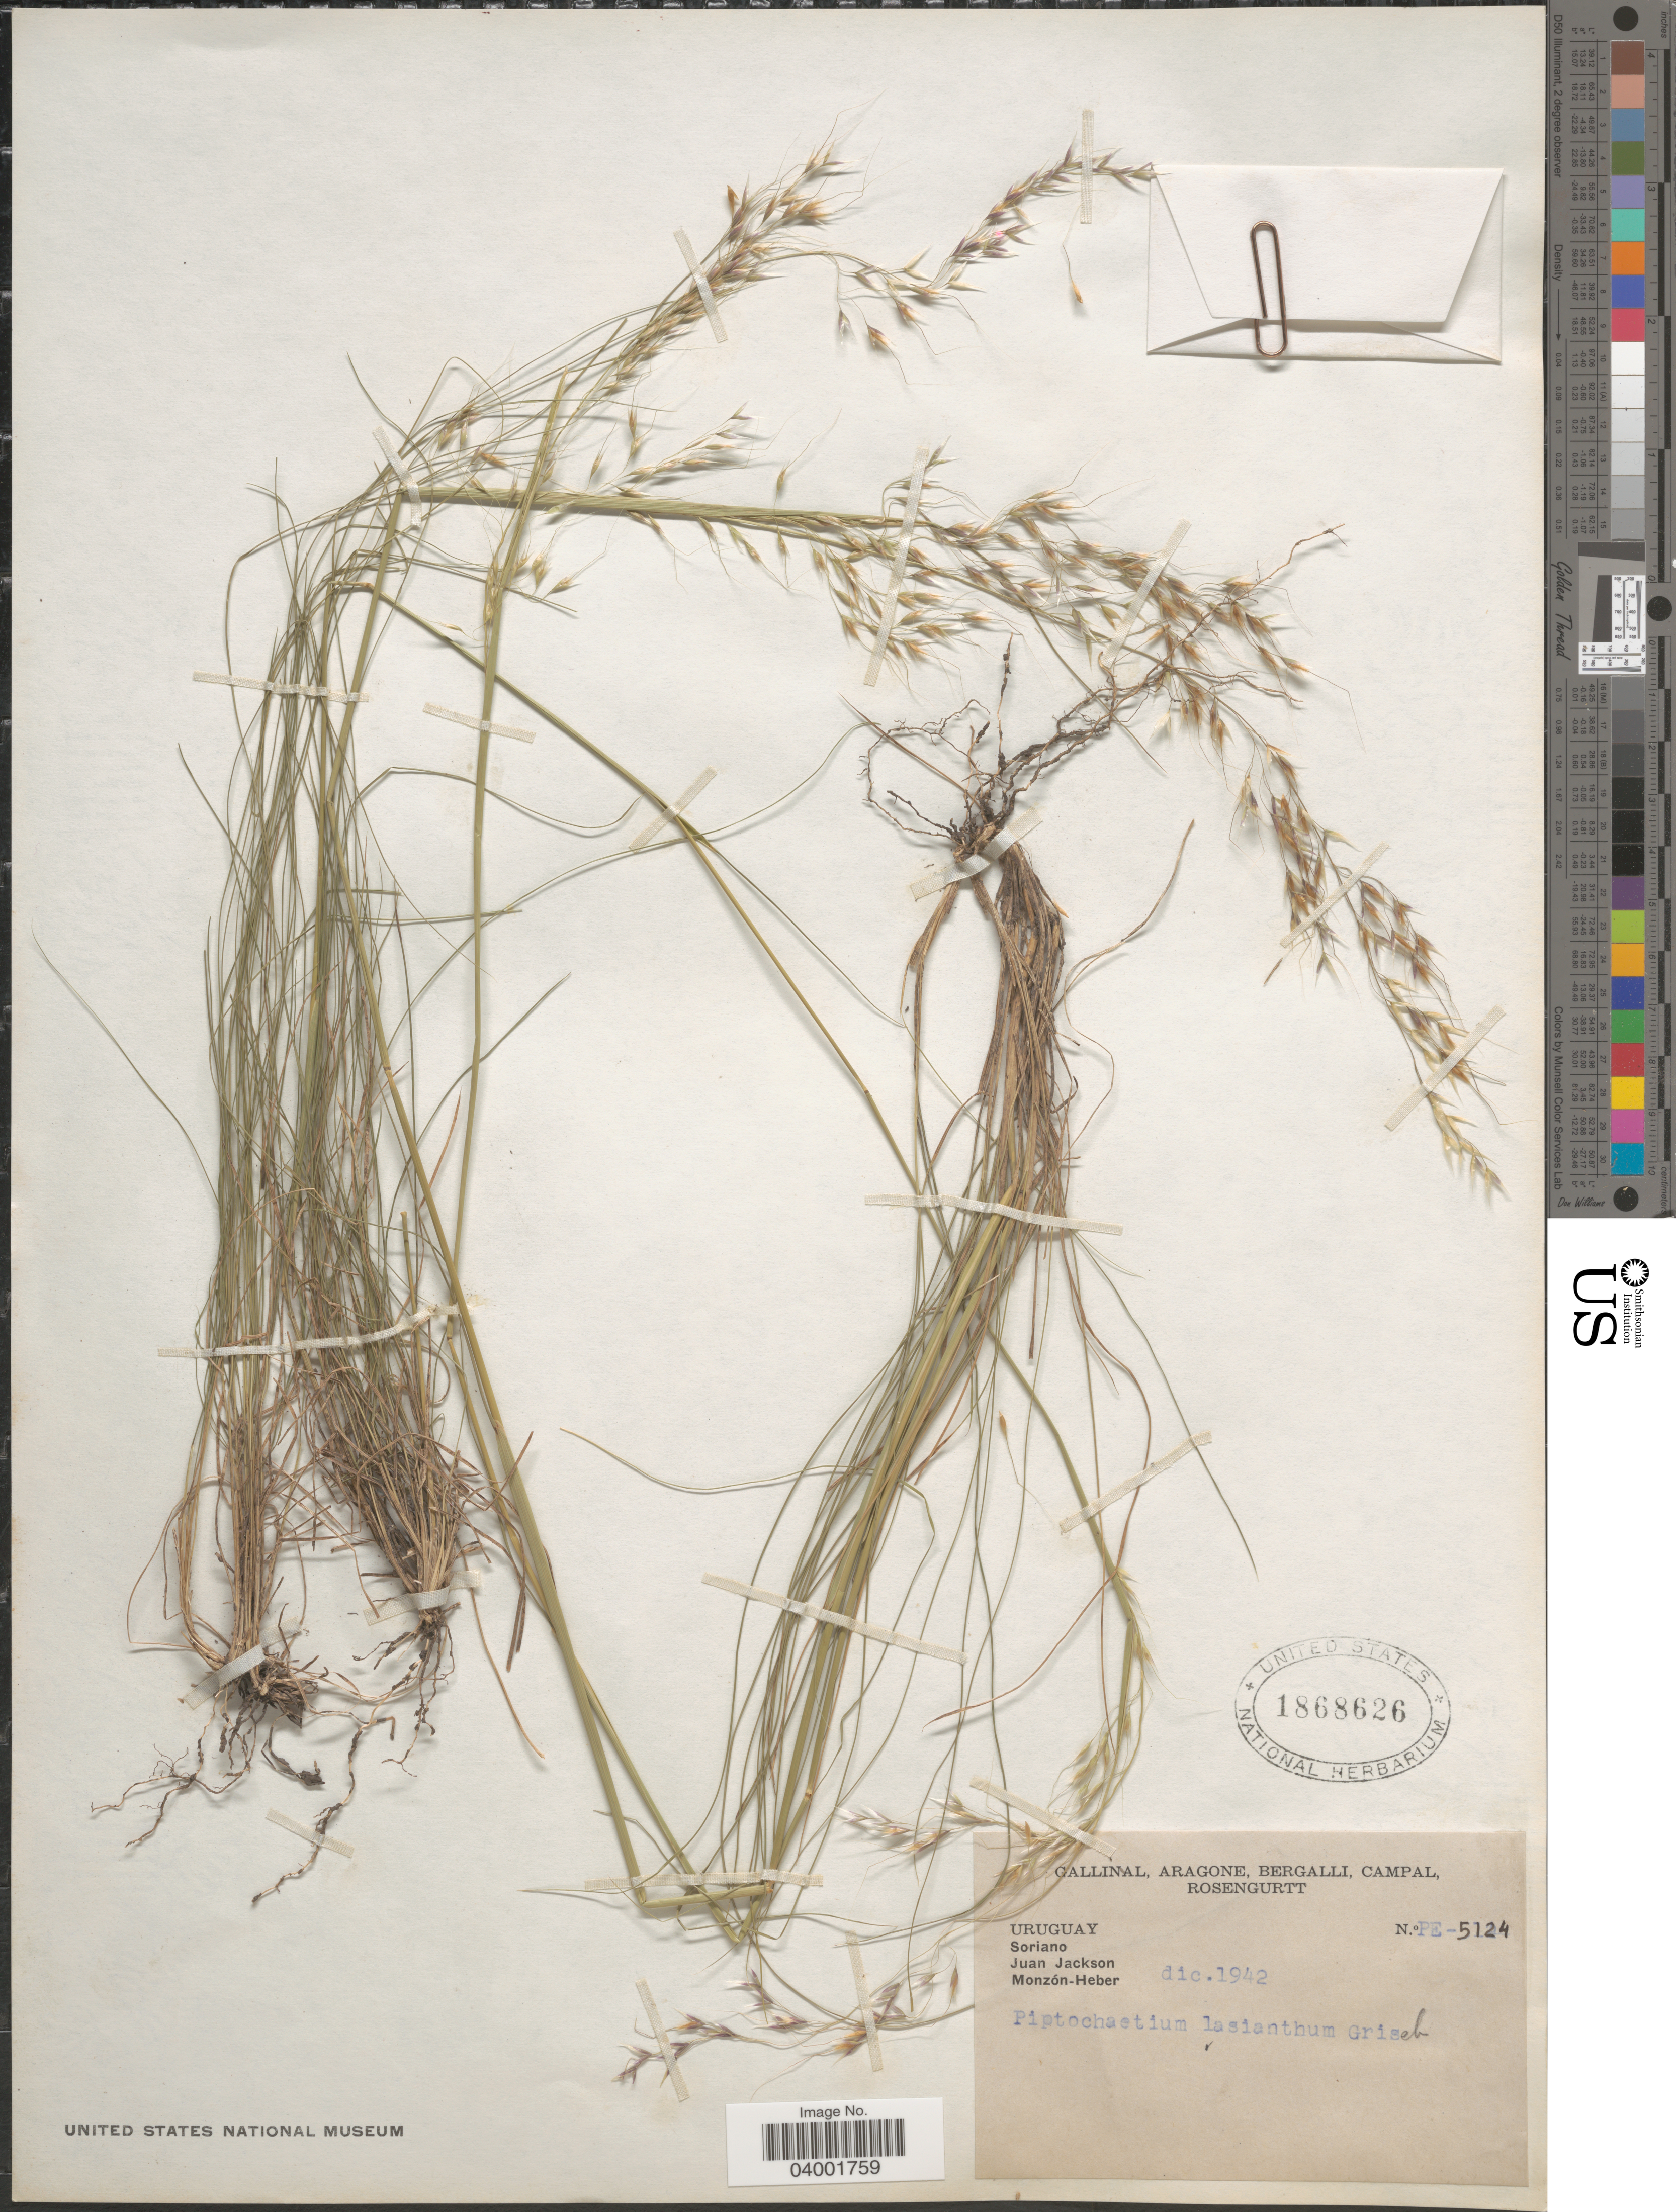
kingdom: Plantae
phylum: Tracheophyta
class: Liliopsida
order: Poales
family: Poaceae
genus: Piptochaetium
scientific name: Piptochaetium lasianthum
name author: Griseb.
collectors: -. Gallinal, -- Aragone, -- Bergalli, -- Campal & Rosengurtt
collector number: PE5124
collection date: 1942-12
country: Uruguay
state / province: Soriano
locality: Juan Jackson. Monzón-Heber.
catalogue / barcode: US 1868626